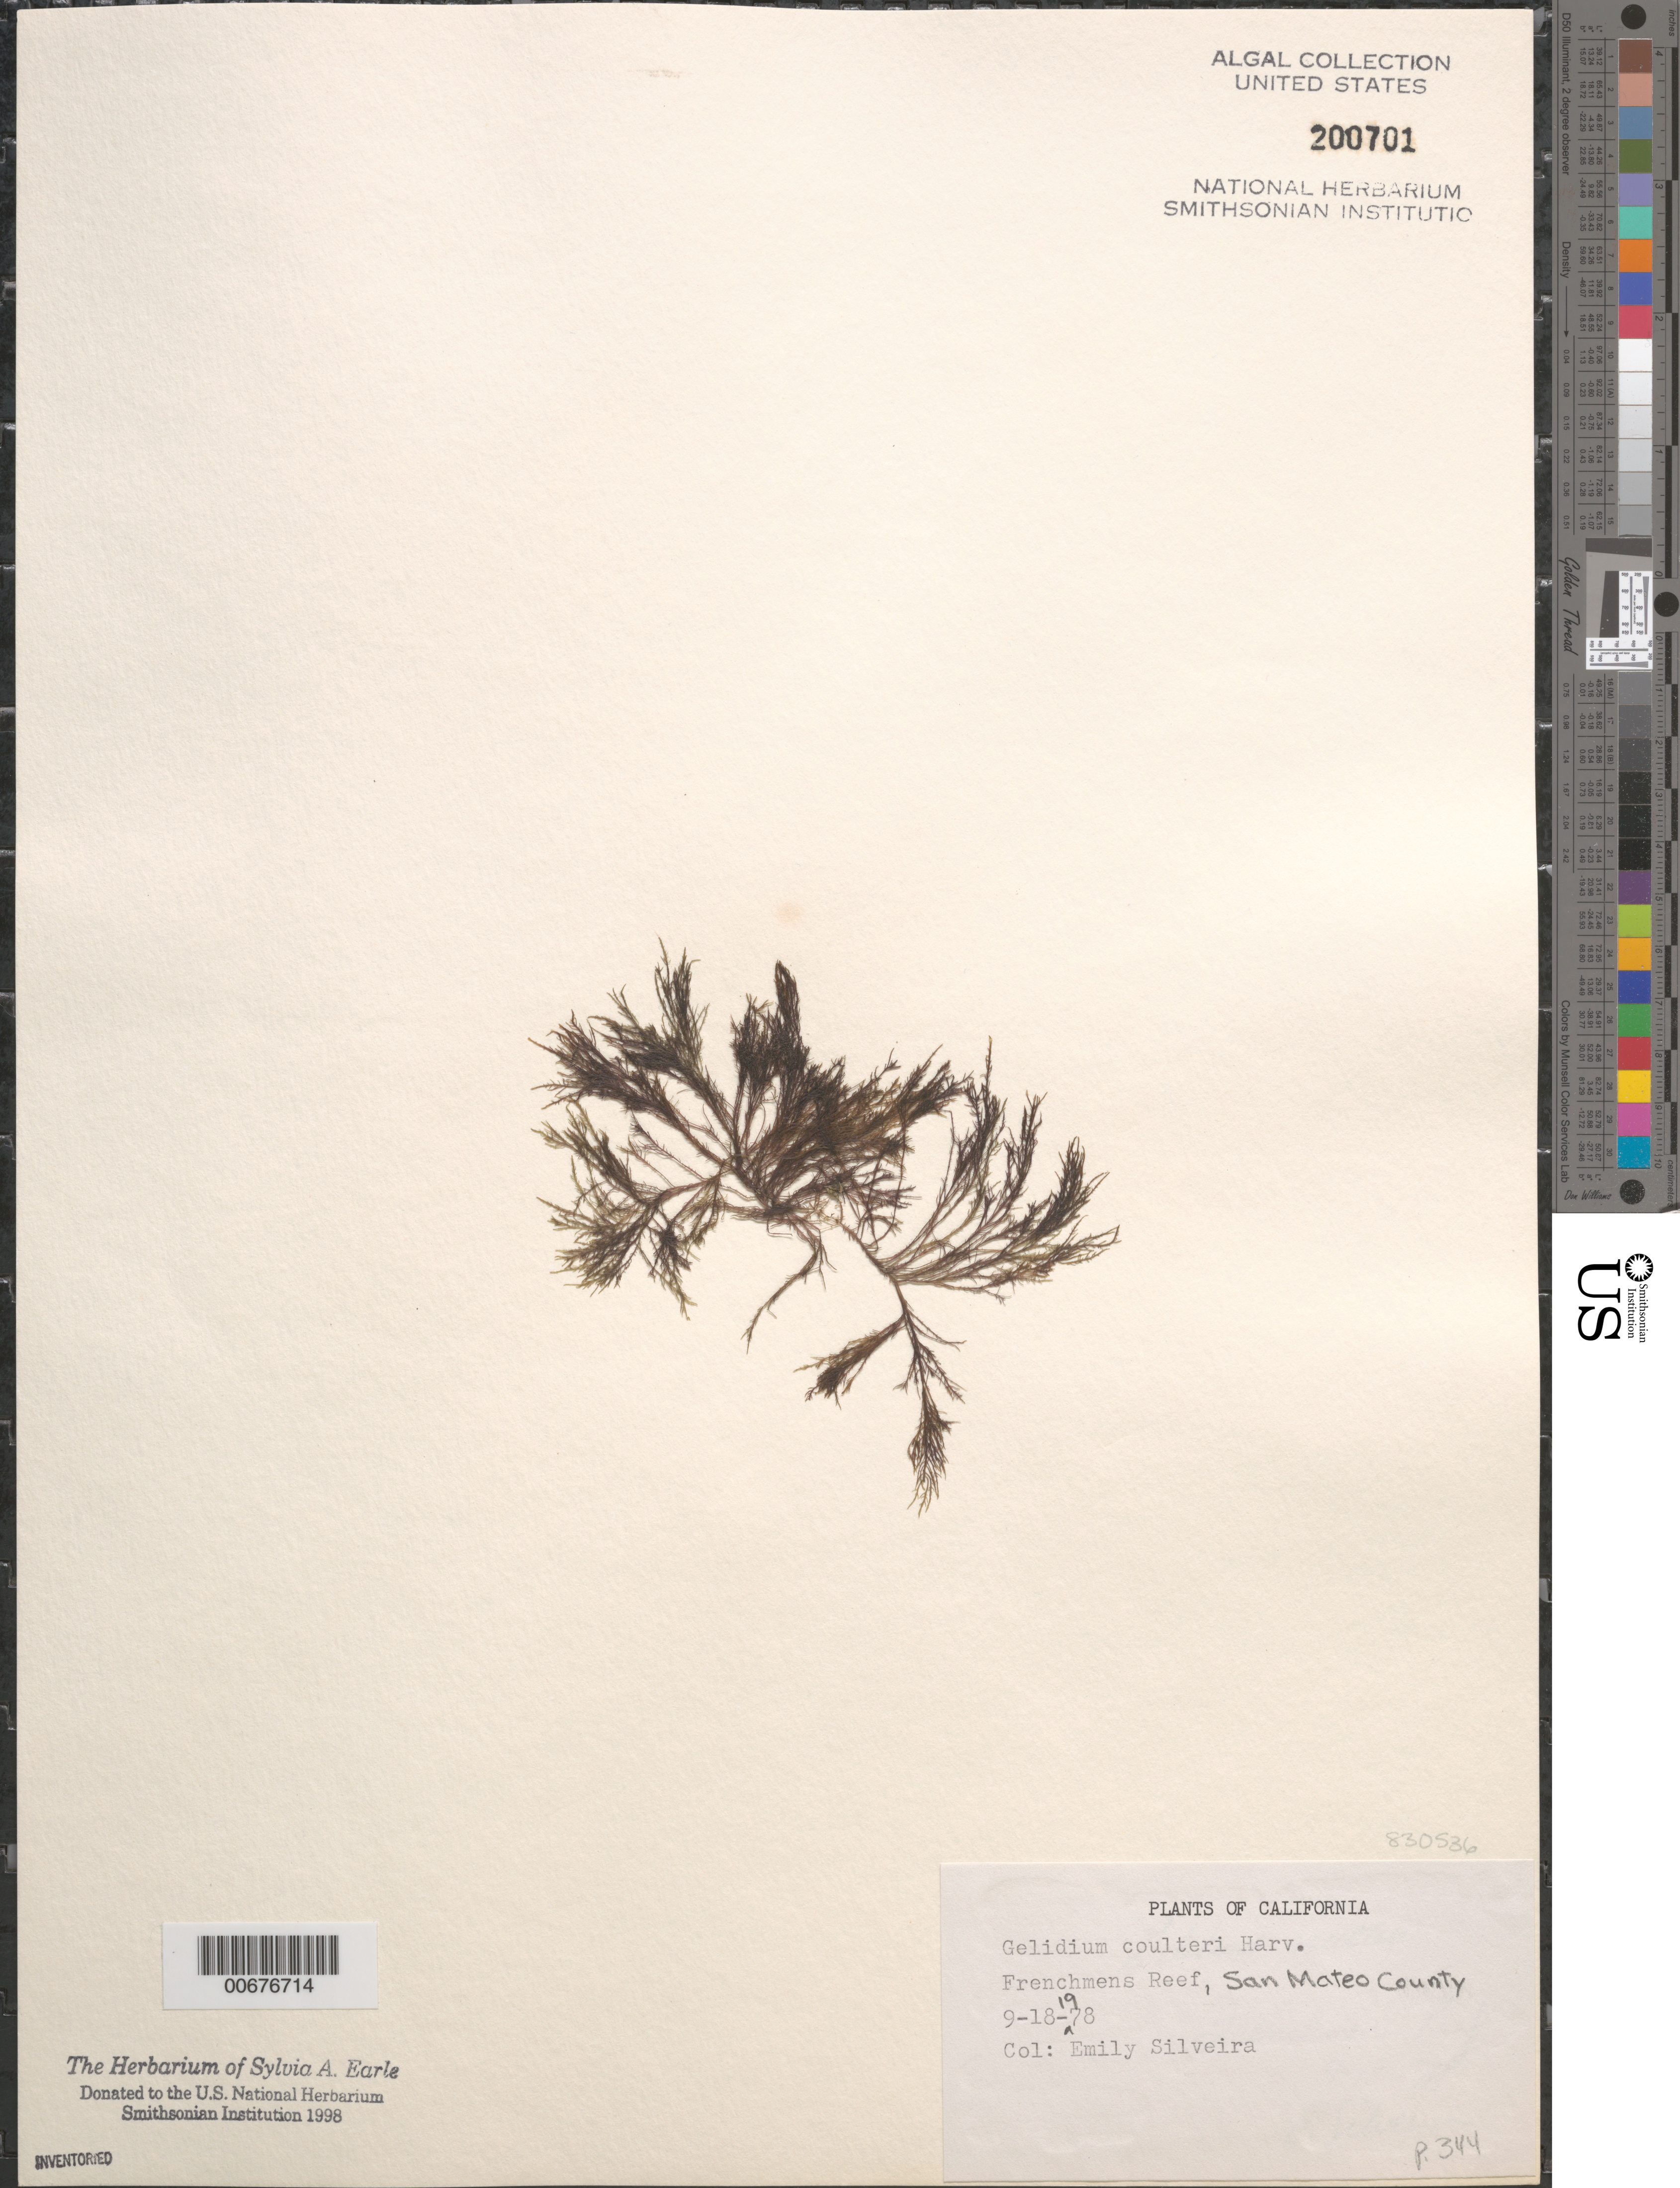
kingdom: Plantae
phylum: Rhodophyta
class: Florideophyceae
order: Gelidiales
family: Gelidiaceae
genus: Gelidium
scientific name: Gelidium coulteri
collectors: E. A. Silveira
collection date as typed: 18 Sep 1978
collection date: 1978-09-18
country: United States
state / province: California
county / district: San Mateo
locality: Frenchmans Reef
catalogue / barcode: US 200701